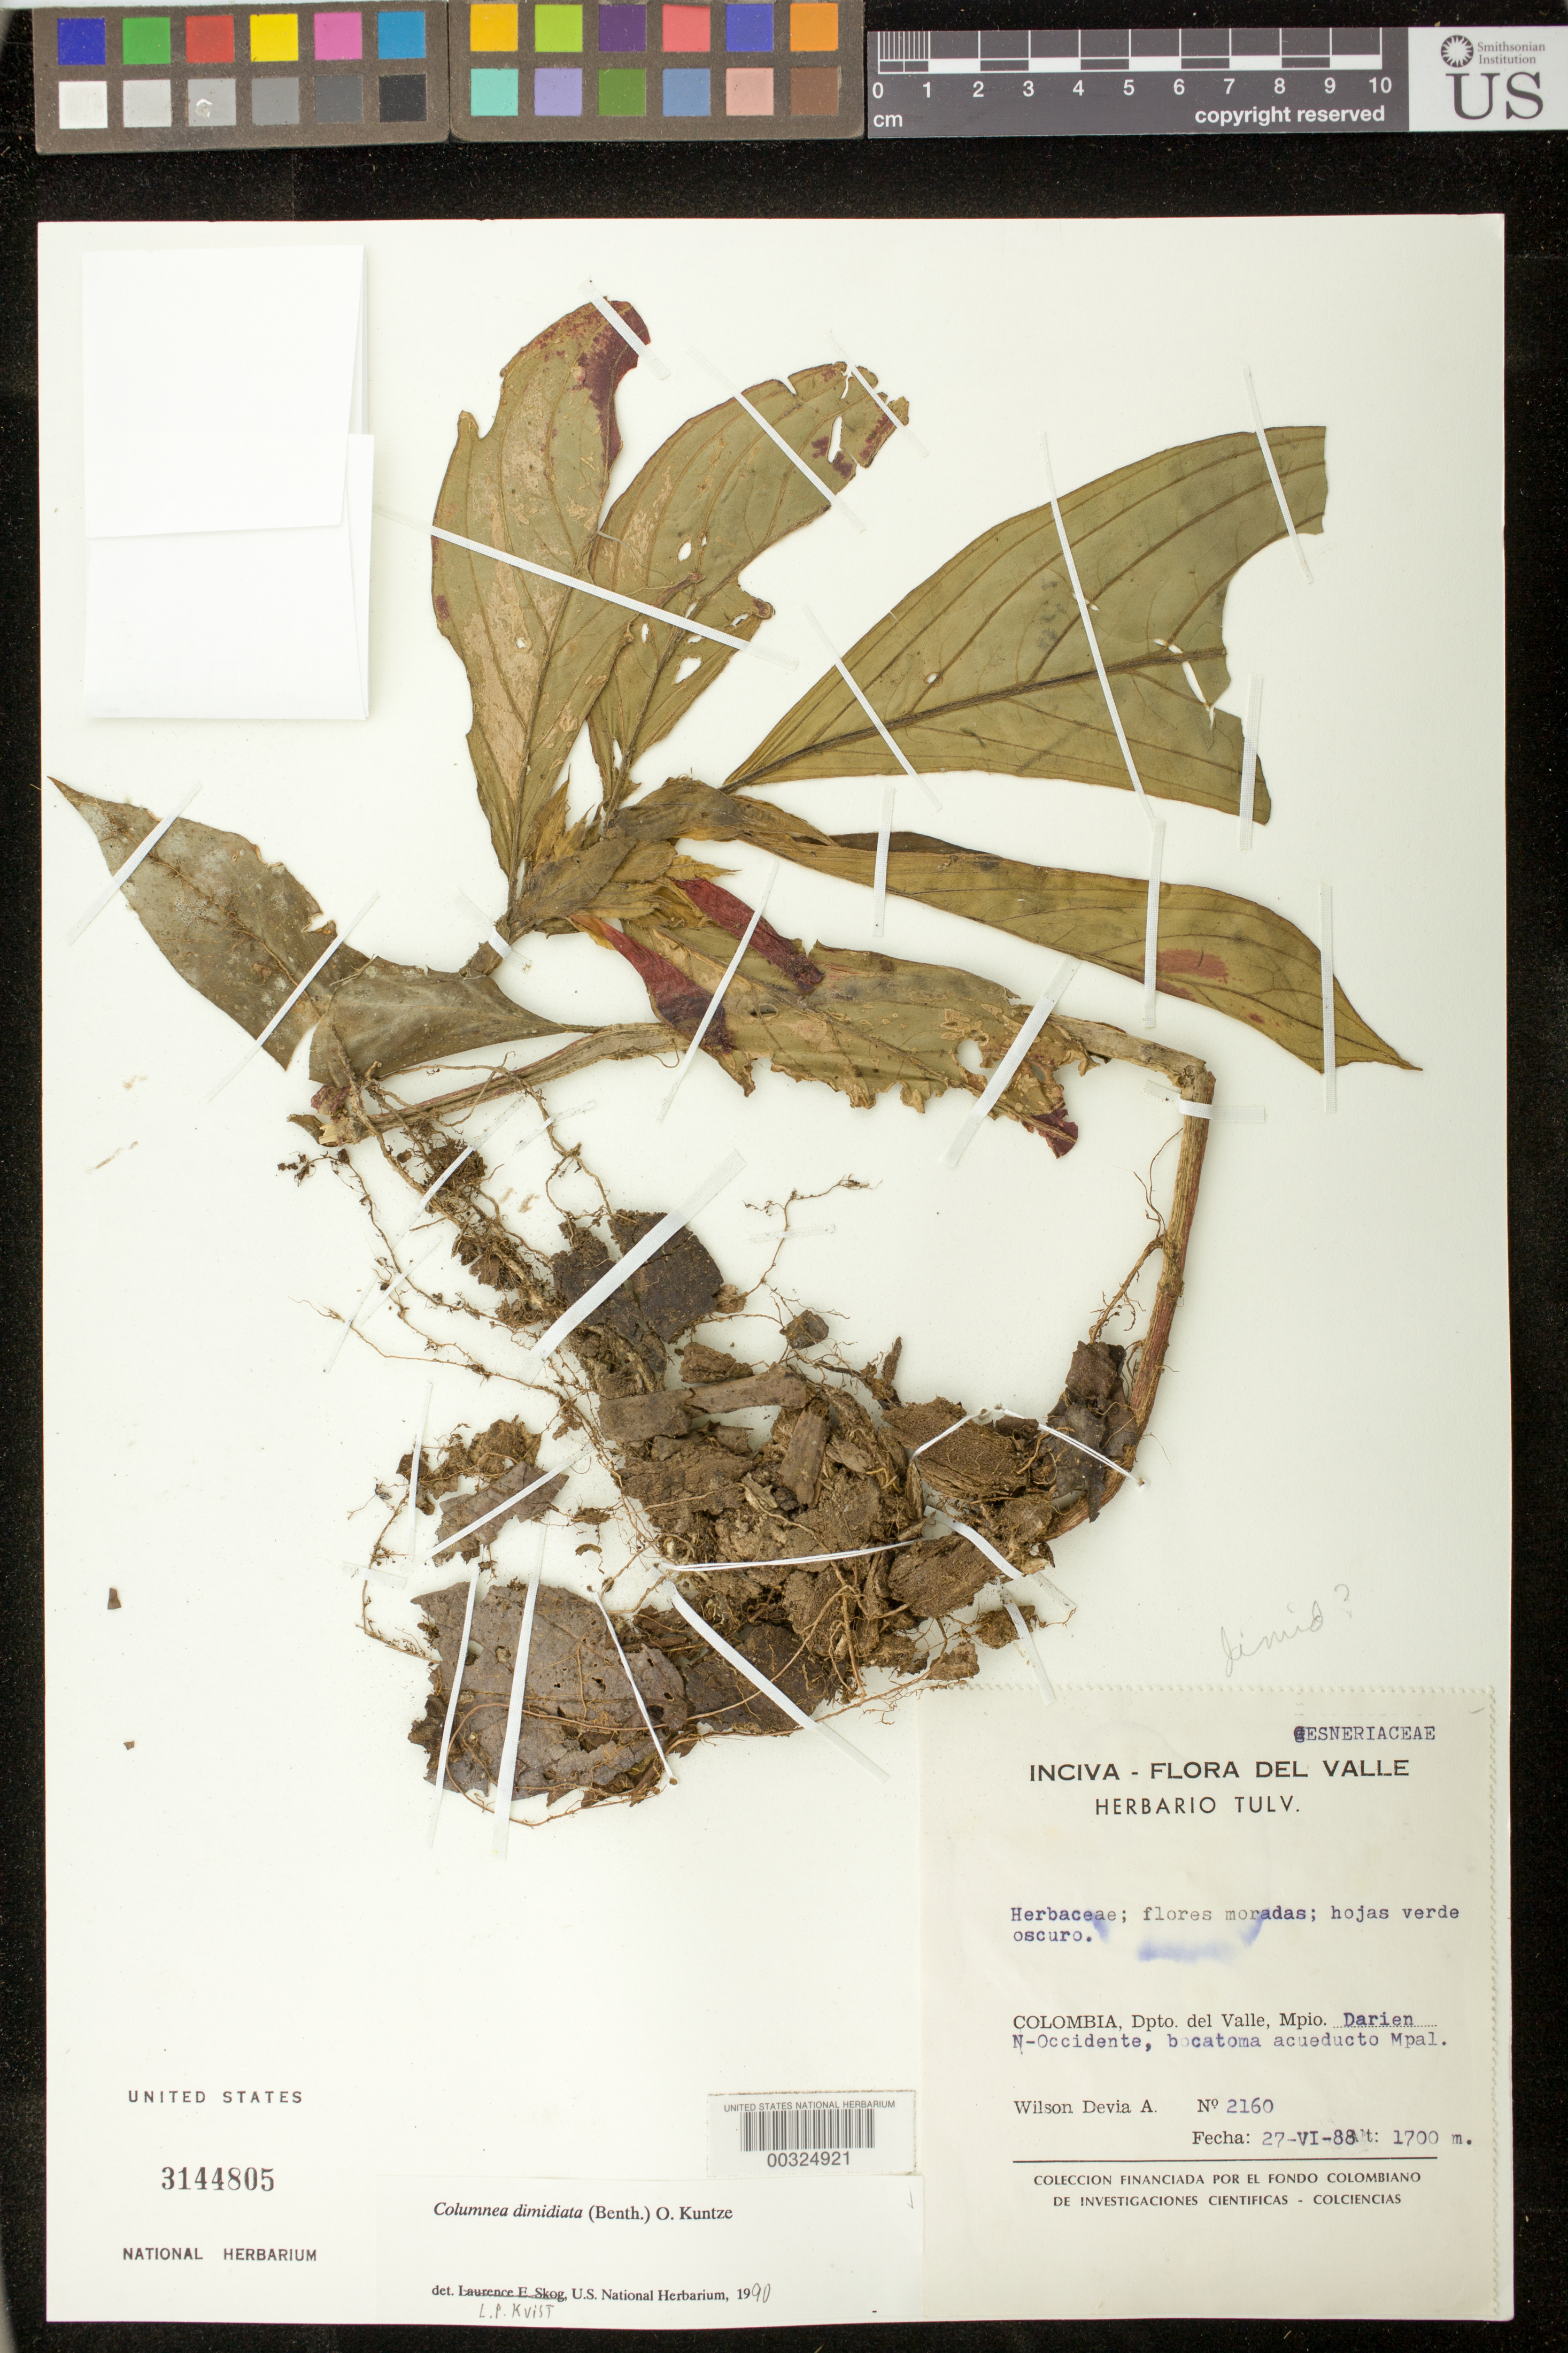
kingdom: Plantae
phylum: Tracheophyta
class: Magnoliopsida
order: Lamiales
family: Gesneriaceae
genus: Columnea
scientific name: Columnea dimidiata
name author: (Benth.) Kuntze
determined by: Skog, Laurence E.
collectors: W. Devia A.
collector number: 2160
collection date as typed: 27 Jun 1988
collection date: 1988-06-27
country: Colombia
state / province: Valle del Cauca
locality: Mpio. Darien, N-Occidente, bocatoma acueducto Mpal.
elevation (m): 1700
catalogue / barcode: US 3144805